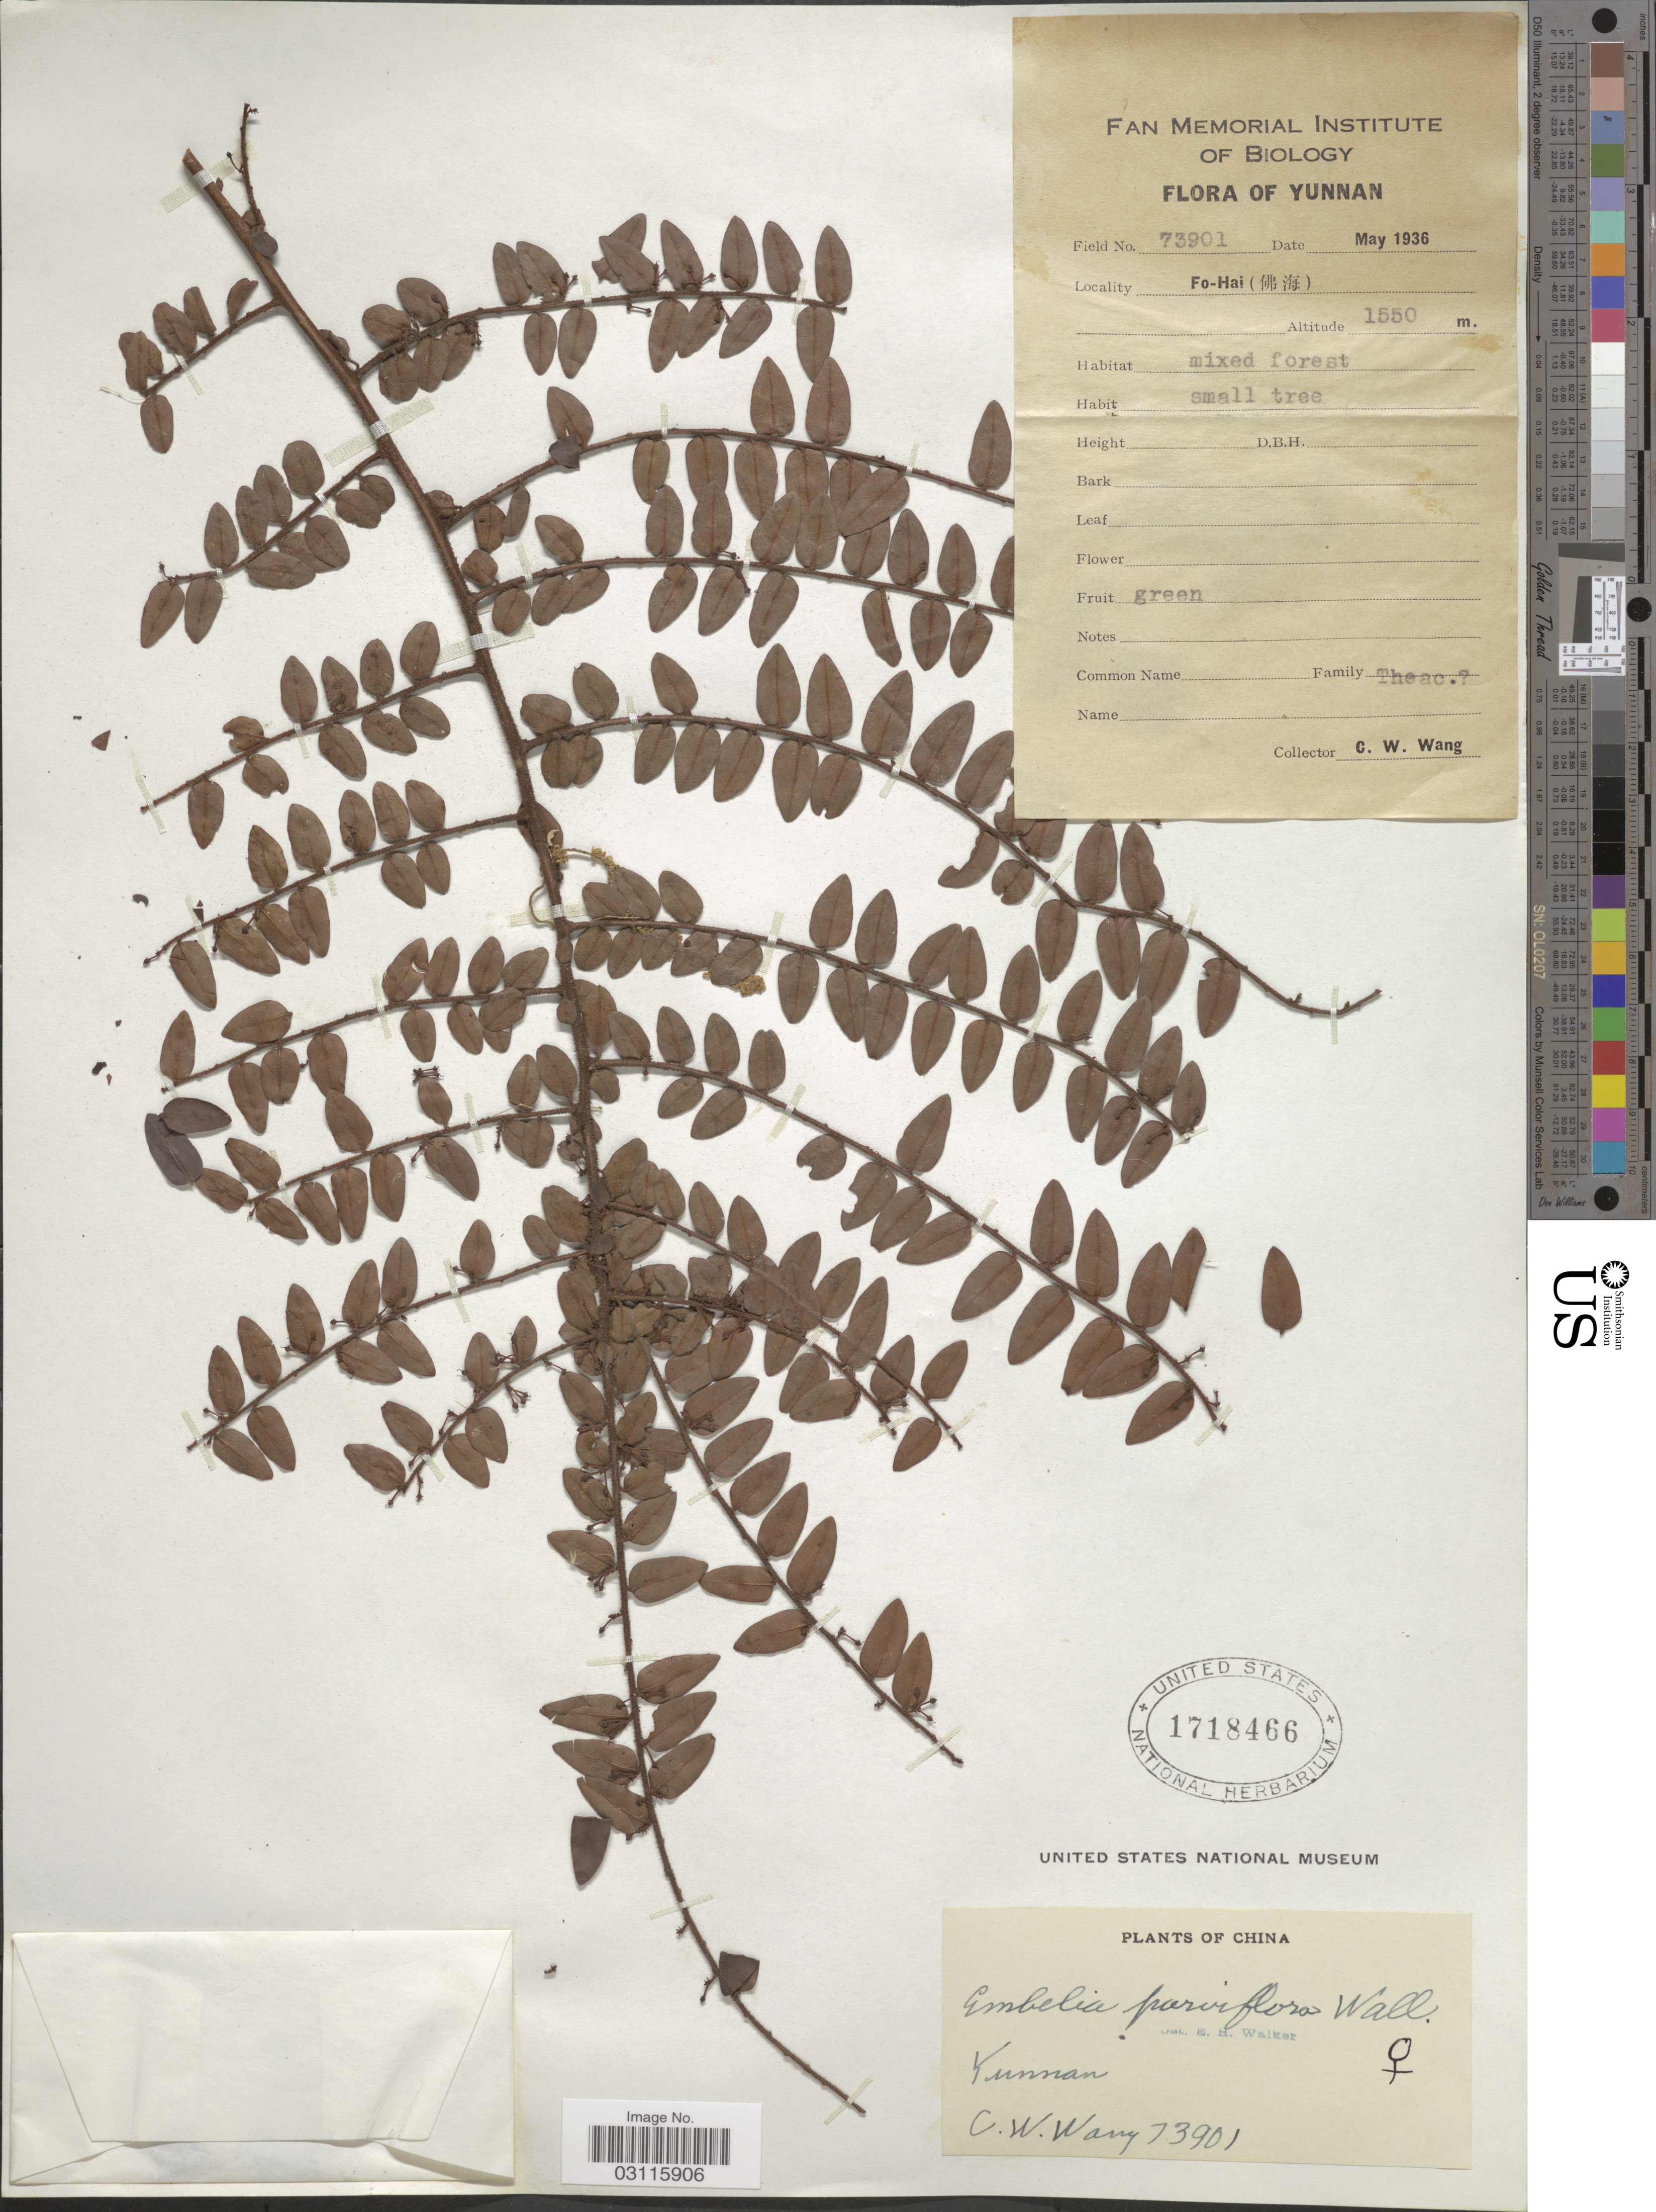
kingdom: Plantae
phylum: Tracheophyta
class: Magnoliopsida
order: Ericales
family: Primulaceae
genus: Embelia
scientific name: Embelia parviflora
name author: Wall. ex A. DC.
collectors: C. W. Wang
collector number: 73901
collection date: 1936-05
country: China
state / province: Yunnan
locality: Fo-Hai.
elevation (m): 1550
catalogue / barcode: US 1718466